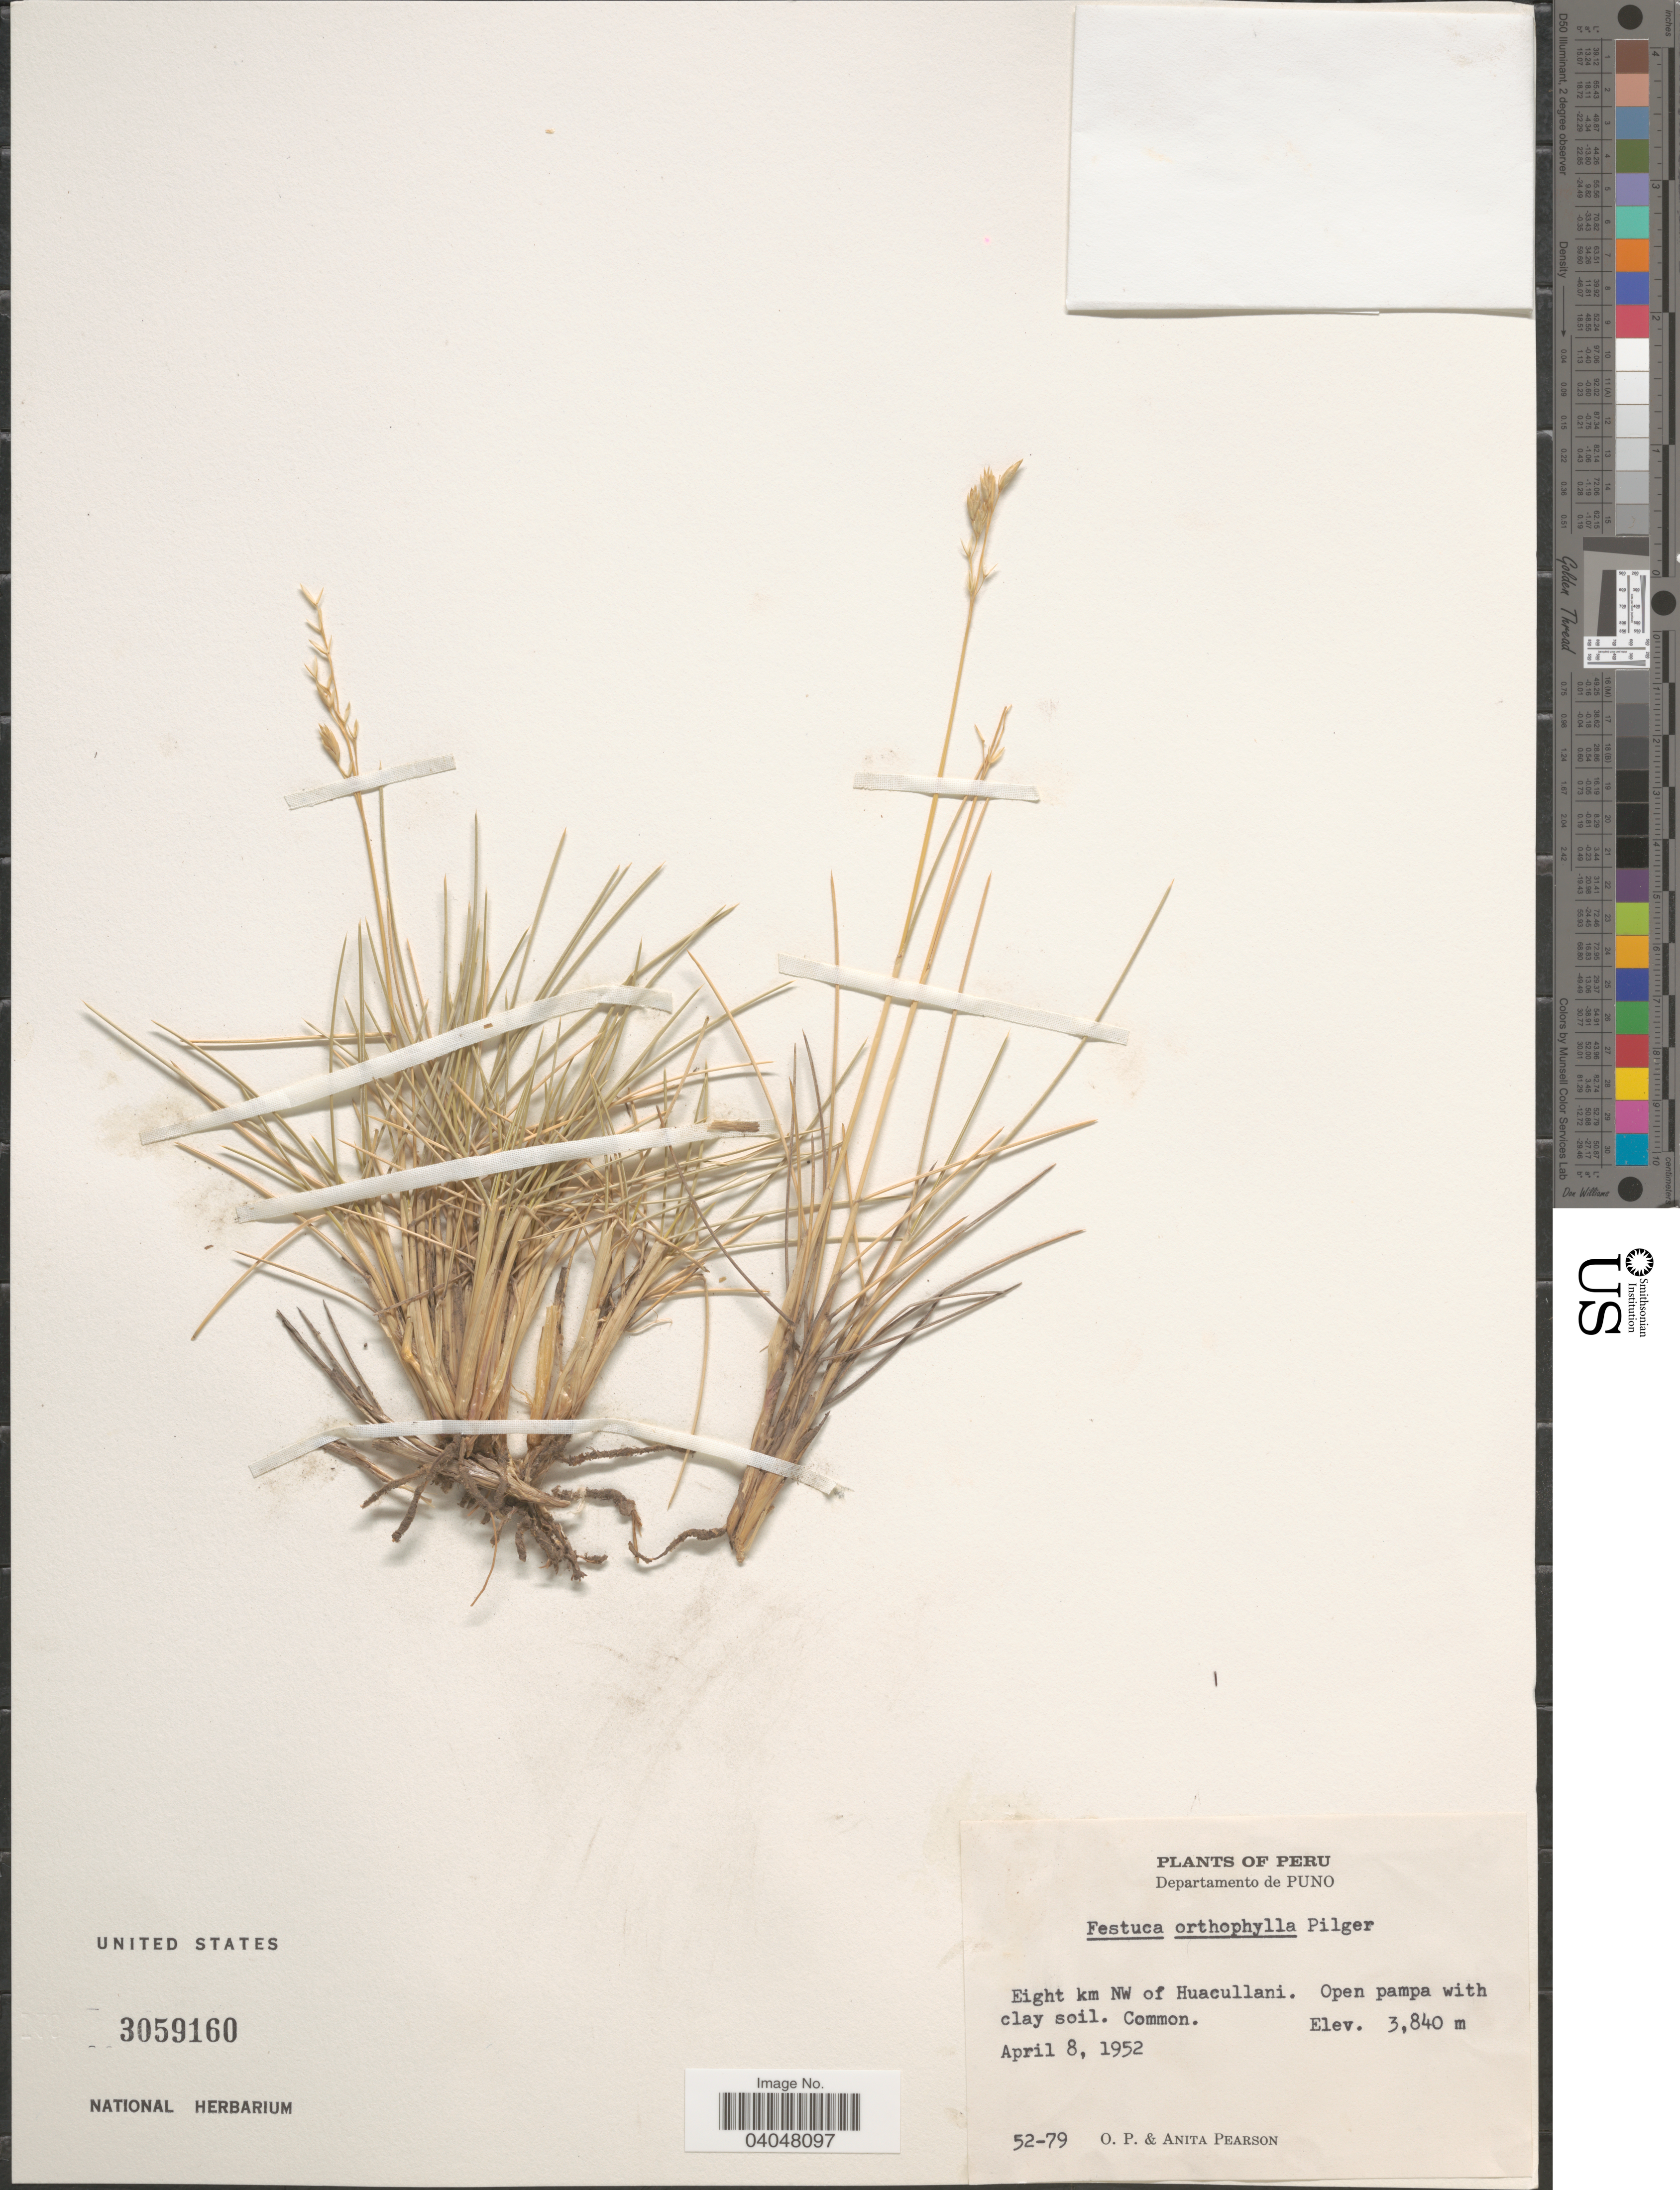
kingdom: Plantae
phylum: Tracheophyta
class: Liliopsida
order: Poales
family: Poaceae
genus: Festuca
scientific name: Festuca orthophylla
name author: Pilg.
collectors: O. P. Pearson & A. Pearson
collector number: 52-79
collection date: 1952-04-08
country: Peru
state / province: Puno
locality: Departamento de Puno. Eight km NW of Huacullani.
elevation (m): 3840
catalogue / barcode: US 3059160